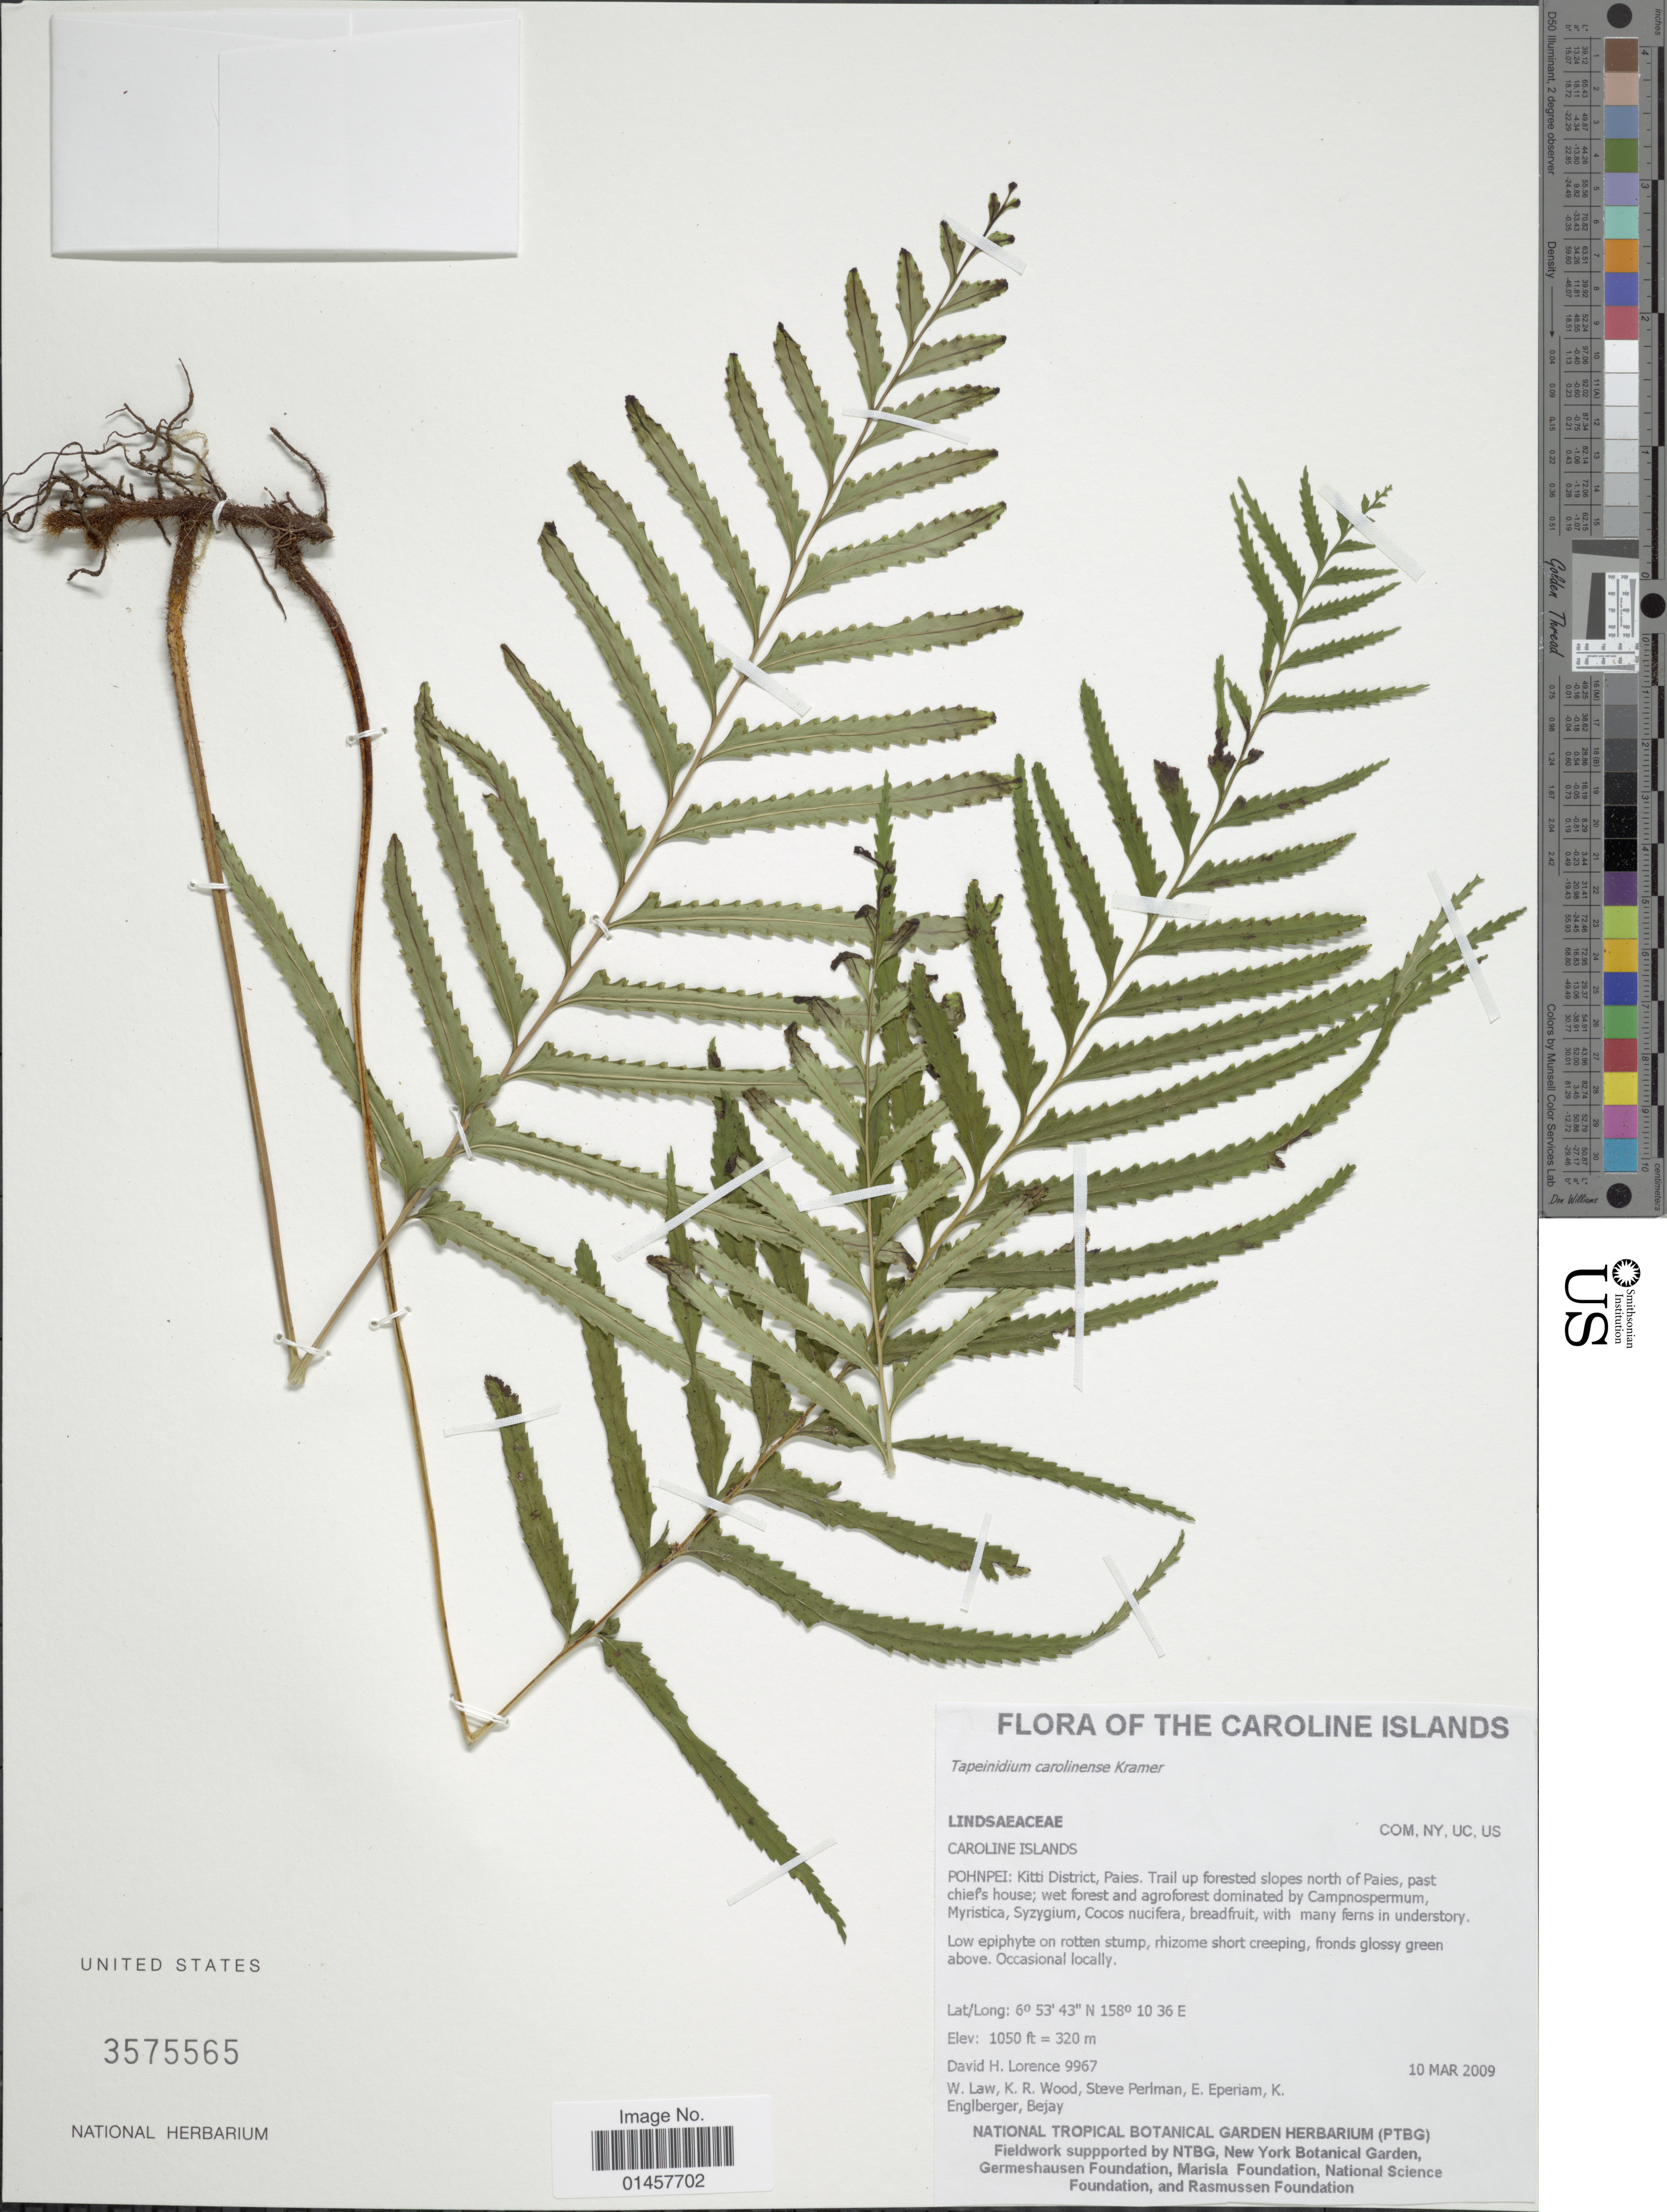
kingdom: Plantae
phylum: Tracheophyta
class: Polypodiopsida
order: Polypodiales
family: Lindsaeaceae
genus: Tapeinidium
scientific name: Tapeinidium carolinense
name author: K.U. Kramer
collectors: D. Lorence, W. Law, K. R. Wood, S. Perlam & et al.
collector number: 9967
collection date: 2009-03-10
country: Micronesia, Federated States of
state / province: Pohnpei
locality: Caroline Islands, Ponhpei: Kitti District, Paies, trail up forested slopes north of Paies, trail up forested slopes north of Paies, past chief's house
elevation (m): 320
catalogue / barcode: US 3575565